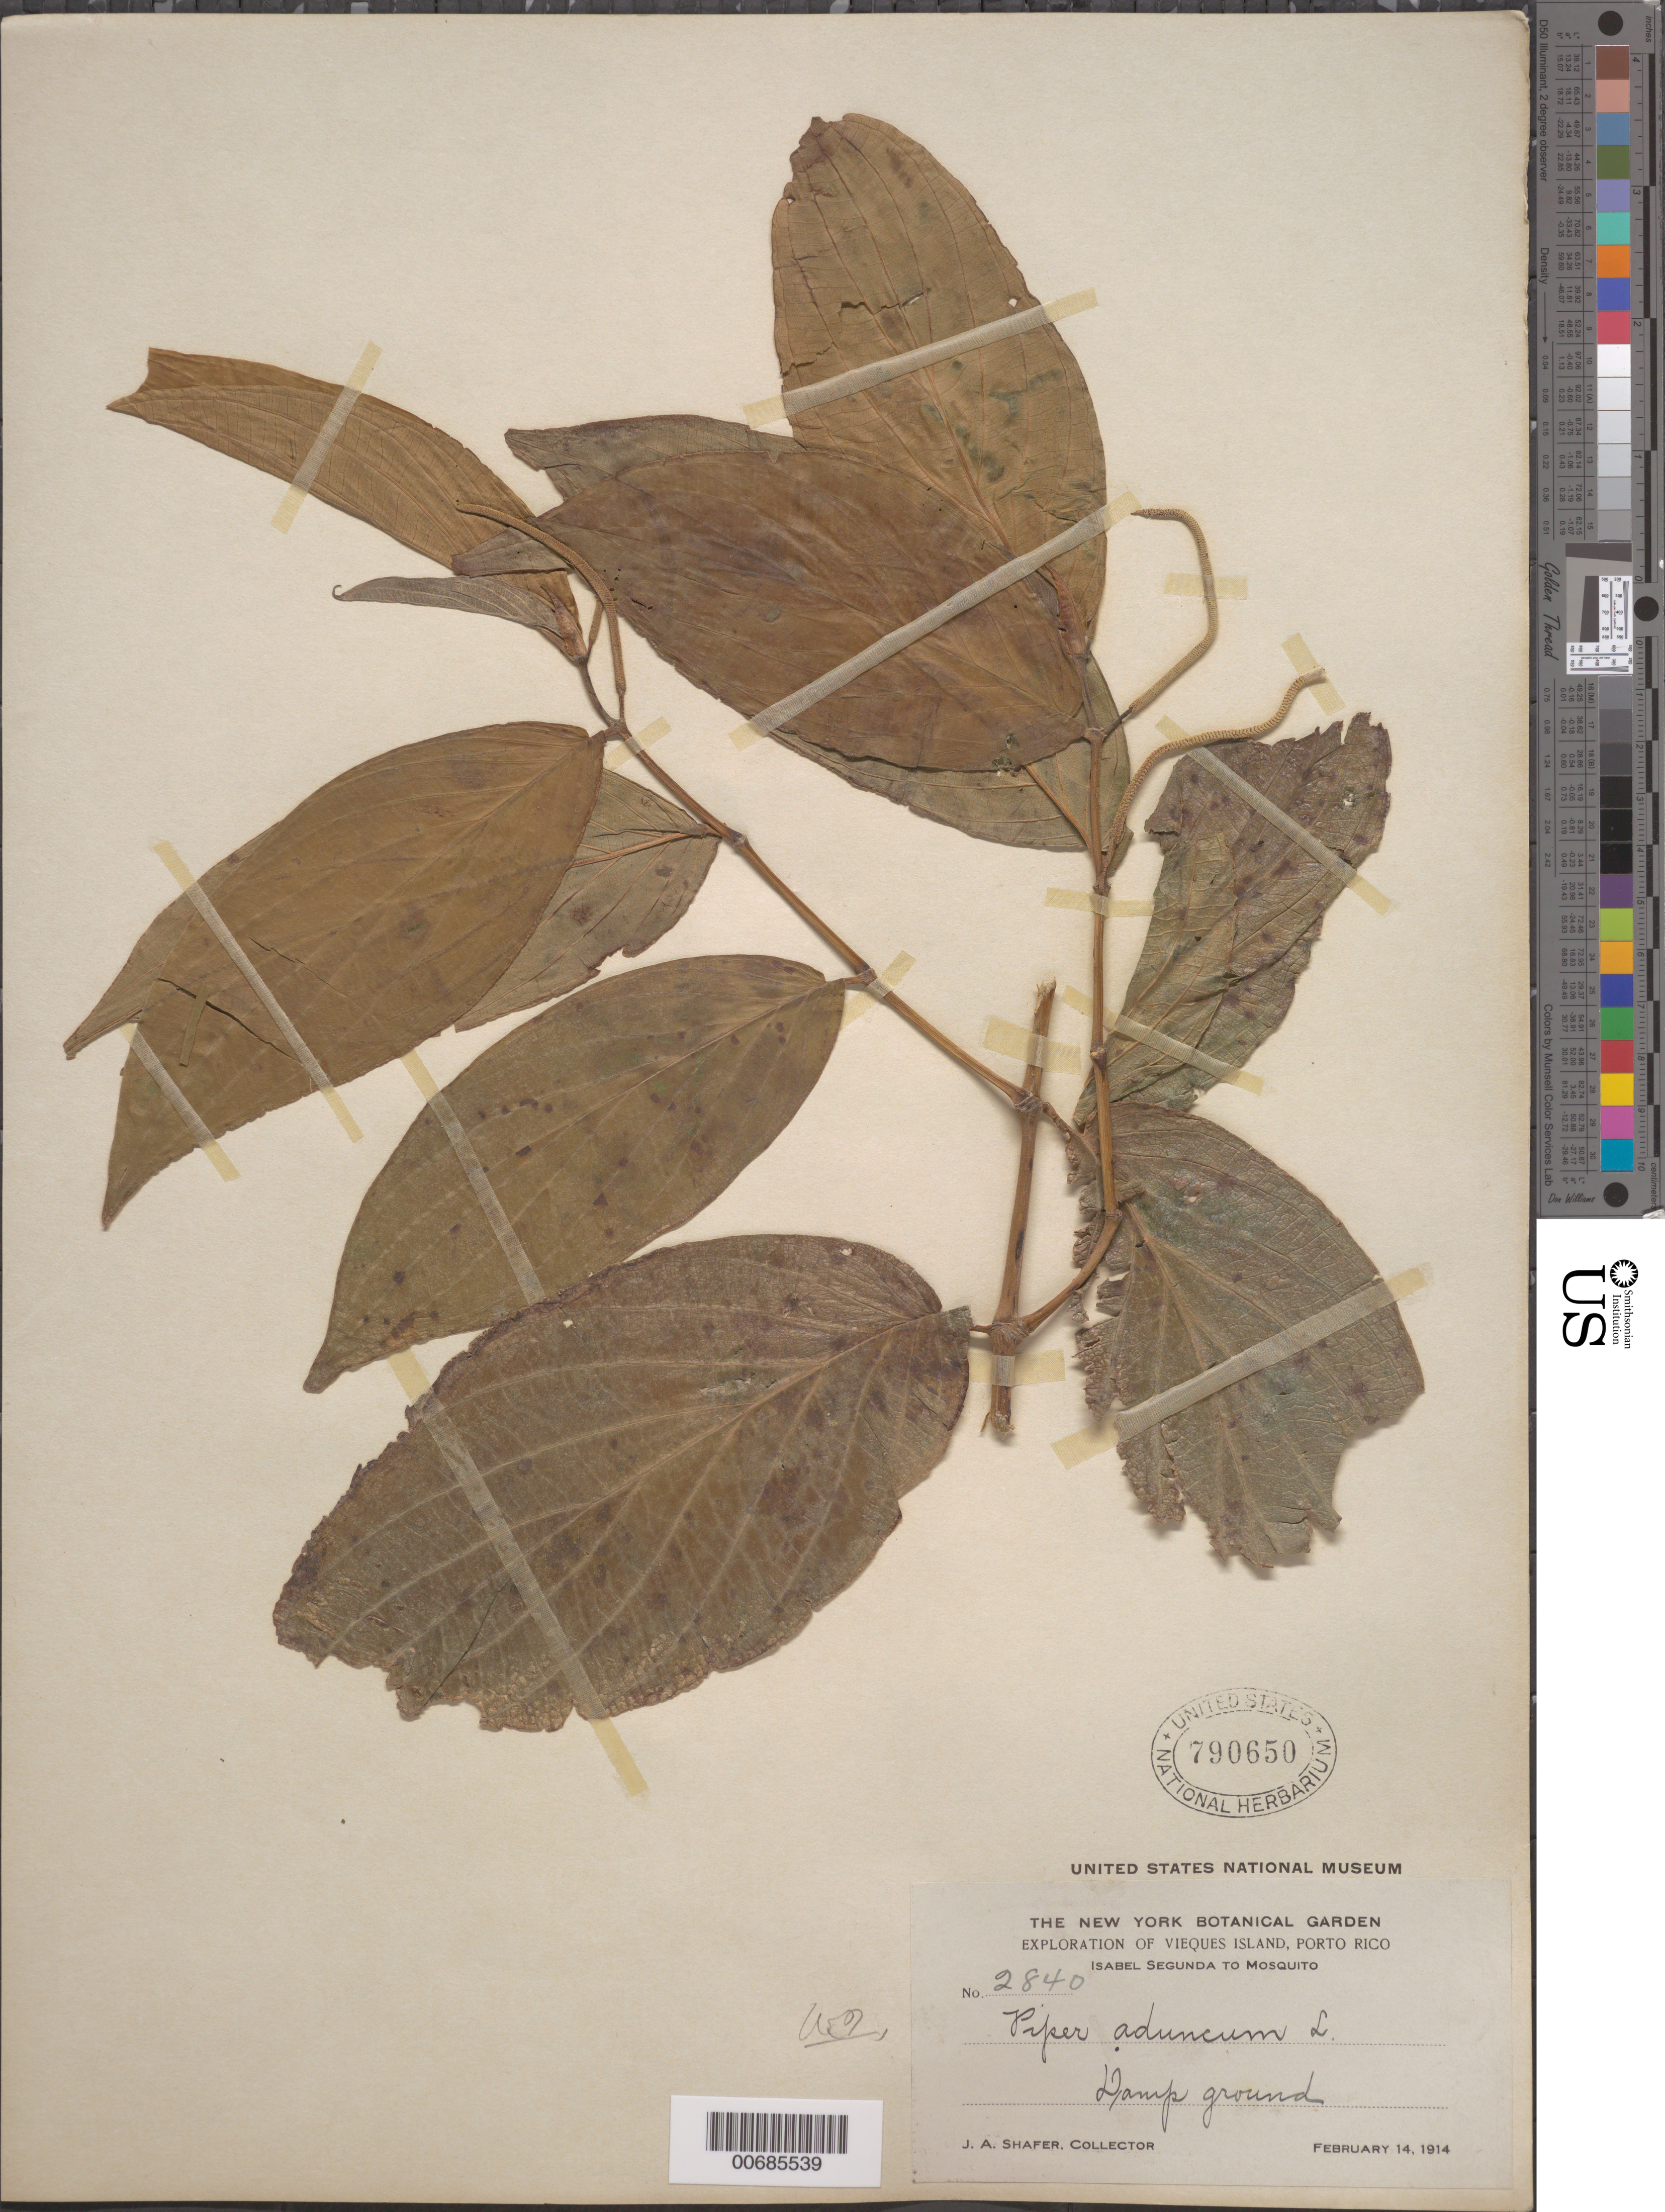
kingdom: Plantae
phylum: Tracheophyta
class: Magnoliopsida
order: Piperales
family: Piperaceae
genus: Piper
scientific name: Piper aduncum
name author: L.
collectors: J. A. Shafer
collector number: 2840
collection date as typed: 14 Feb 1914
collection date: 1914-02-14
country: Puerto Rico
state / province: Vieques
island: Vieques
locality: Exploration of Vieques Island, Isabel Segunda to Mosquito.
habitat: Damp ground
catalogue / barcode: US 790650